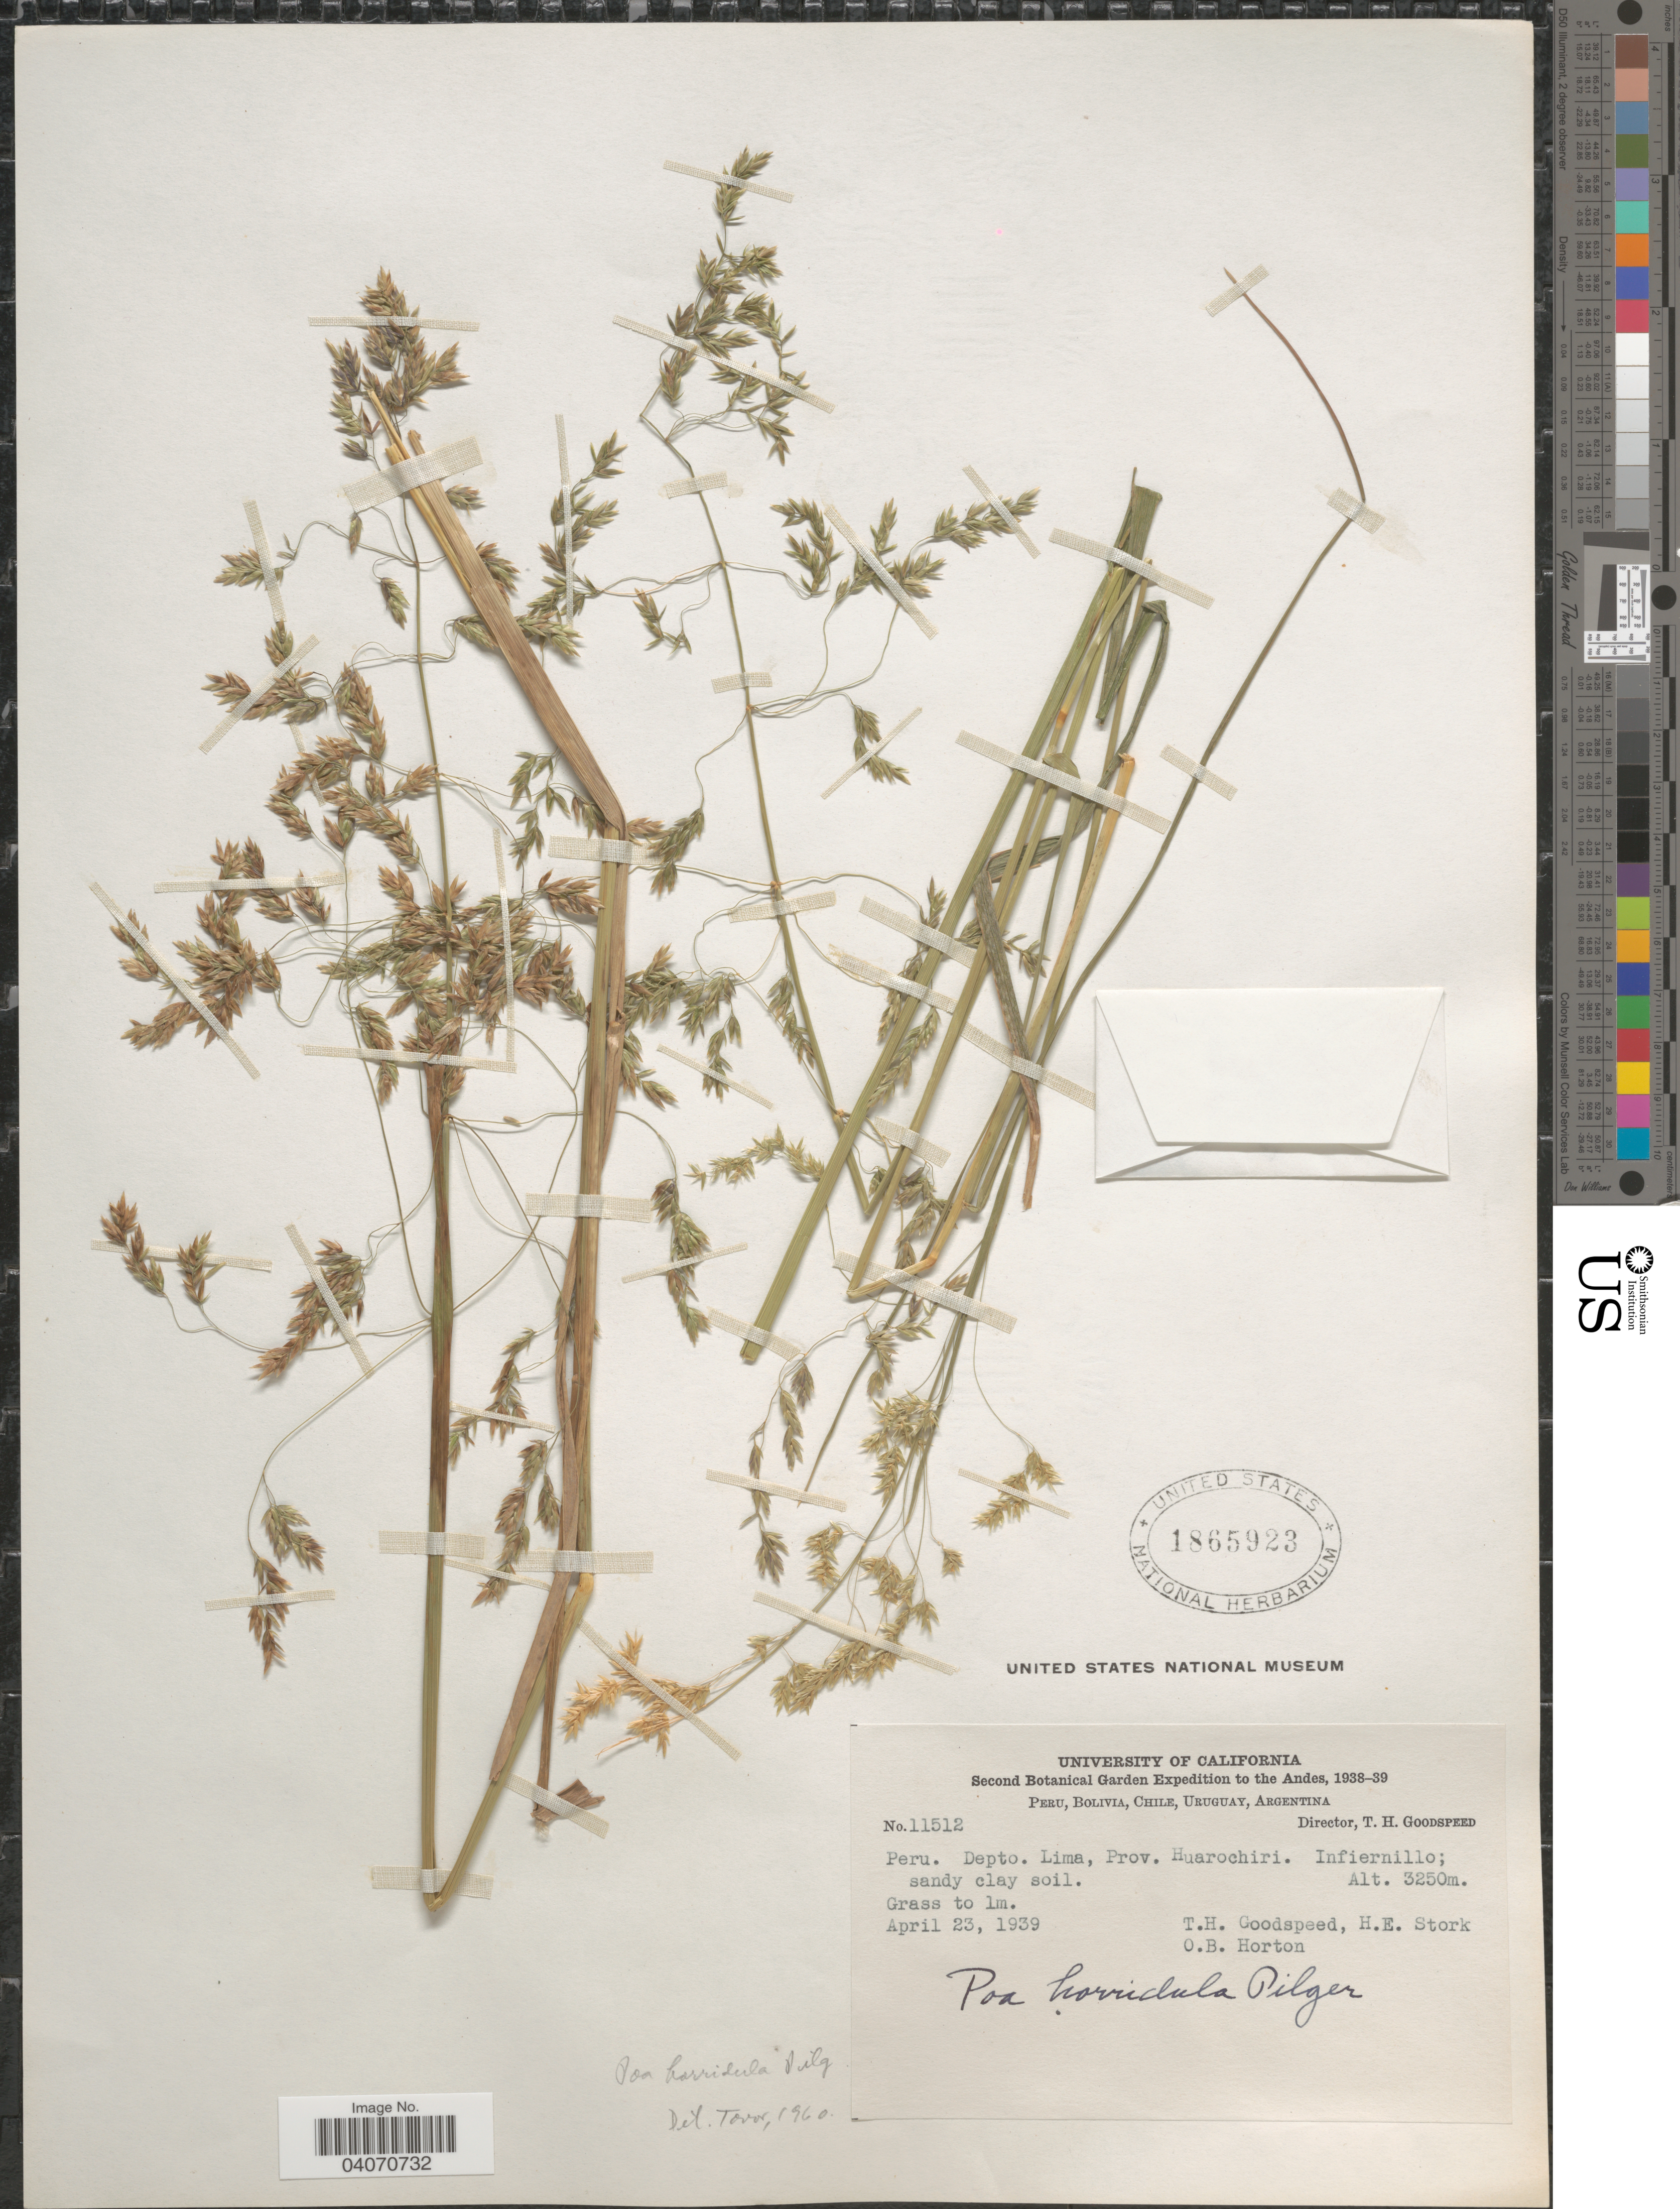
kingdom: Plantae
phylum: Tracheophyta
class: Liliopsida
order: Poales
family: Poaceae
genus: Poa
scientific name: Poa horridula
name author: Pilg.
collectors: T. Goodspeed, H. E. Stork & O. B. Horton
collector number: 11512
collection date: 1939-04-23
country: Peru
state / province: Lima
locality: Depto. Lima, Prov. Huarochiri. Infiernillo; sandy clay soil.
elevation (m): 3250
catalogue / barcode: US 1865923